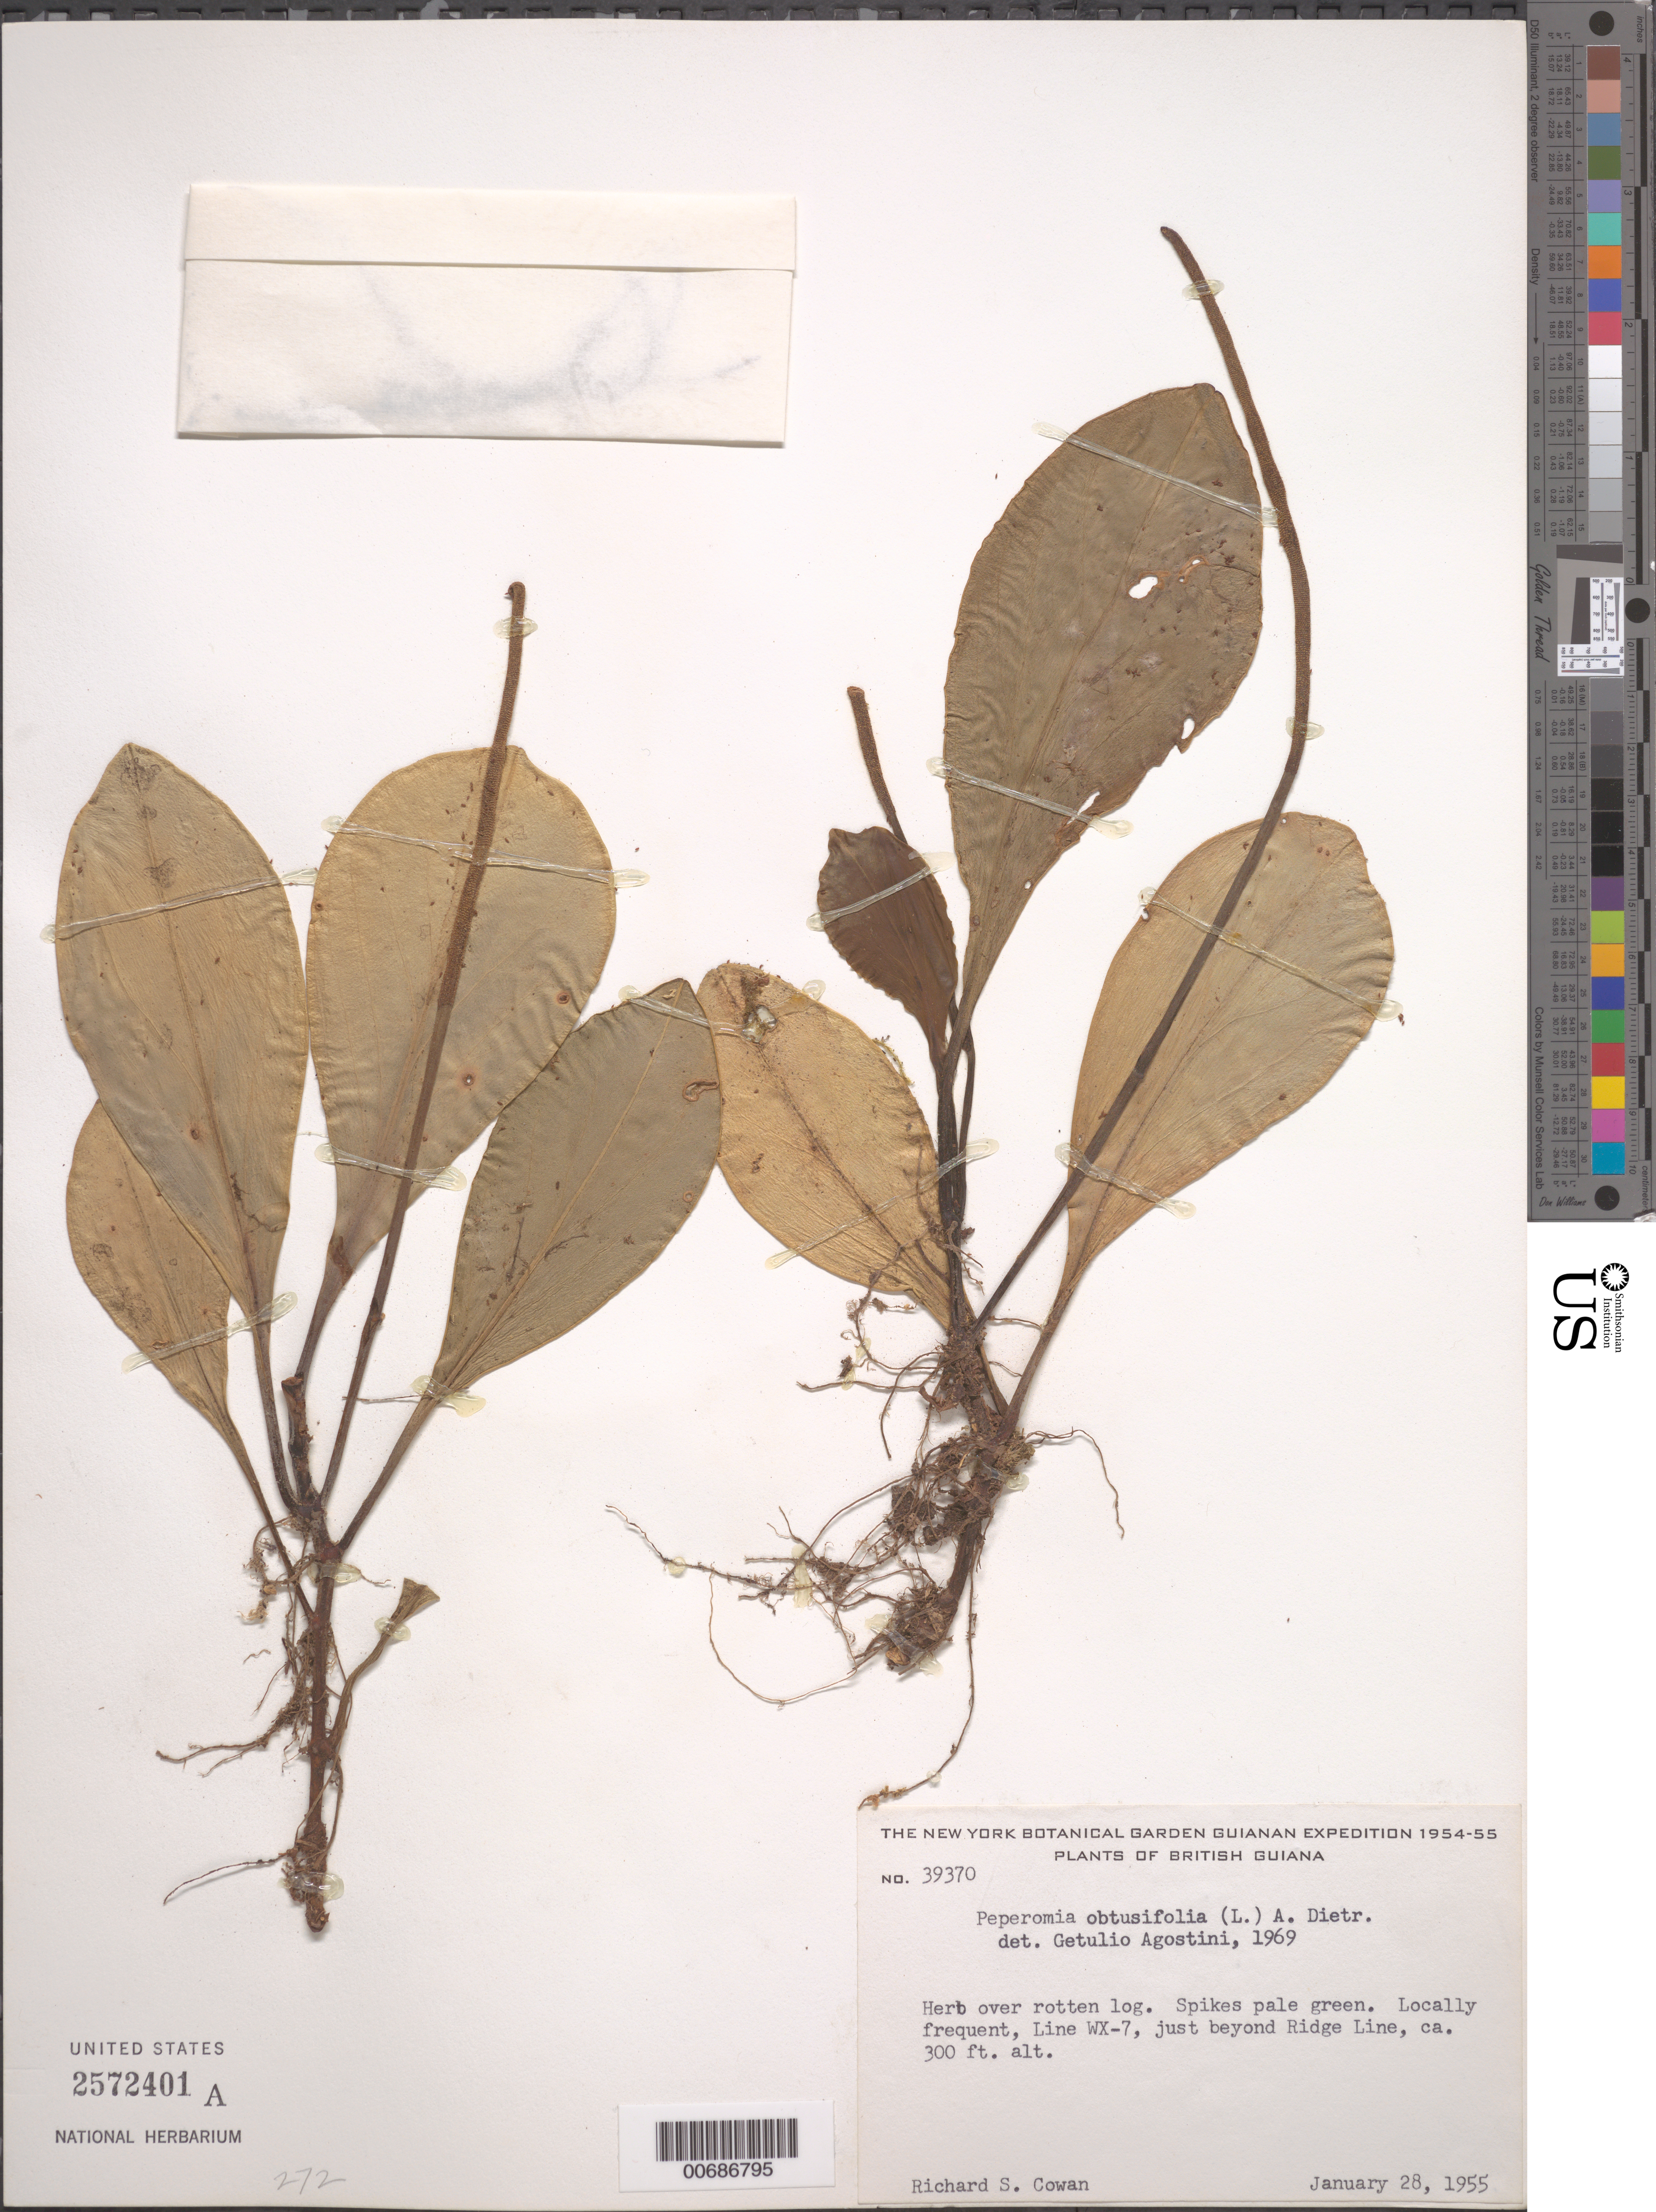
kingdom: Plantae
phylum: Tracheophyta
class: Magnoliopsida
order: Piperales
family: Piperaceae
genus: Peperomia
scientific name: Peperomia obtusifolia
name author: (L.) A. Dietr.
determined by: Agostini, G.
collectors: R. S. Cowan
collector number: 39370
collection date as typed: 28-Jan-55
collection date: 1955-01-28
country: Guyana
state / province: Barima-Waini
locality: Barima R., Matthews Ridge, Line WX-7, just beyond Ridge Line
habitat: Over rotten log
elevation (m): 90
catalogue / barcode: US 2572401A